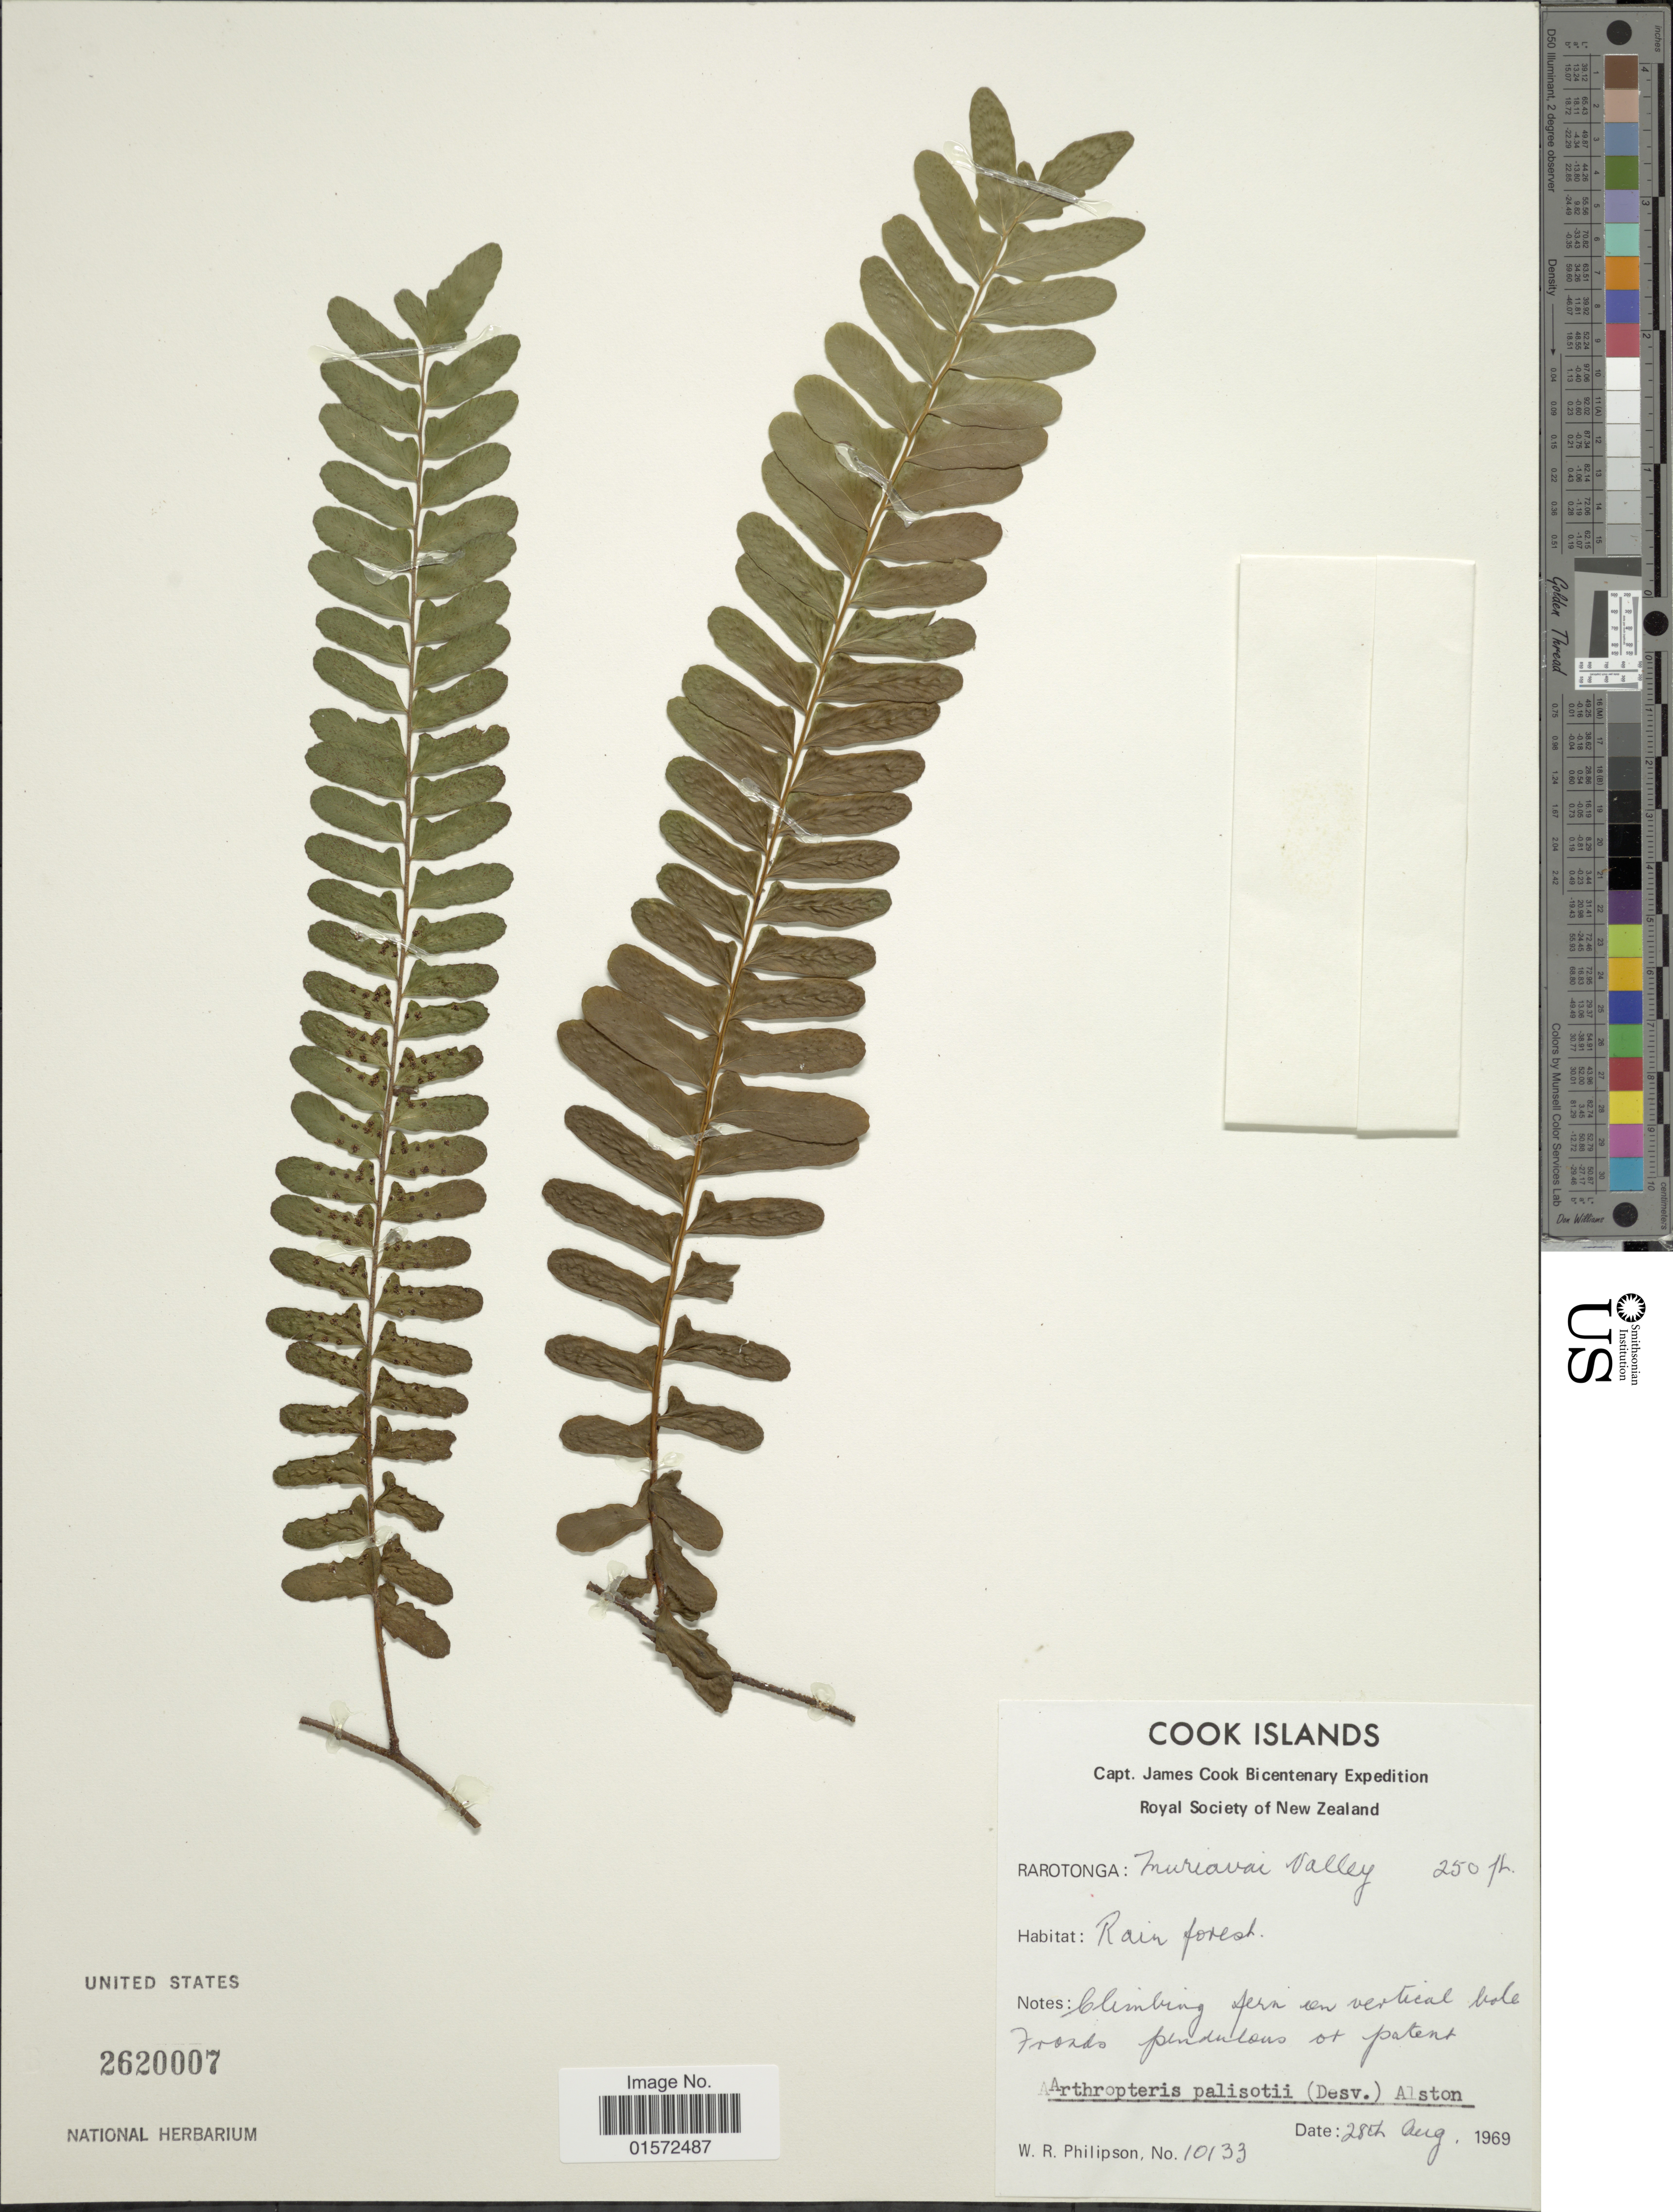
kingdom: Plantae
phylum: Tracheophyta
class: Polypodiopsida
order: Polypodiales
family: Tectariaceae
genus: Arthropteris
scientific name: Arthropteris palisotii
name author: (Desv.) Alston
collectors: W. R. Philipson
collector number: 10133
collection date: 1969-08-28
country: Cook Islands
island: Rarotonga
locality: Rarotonga, Muriavai valley, Rain forest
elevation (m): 76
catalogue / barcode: US 2620007